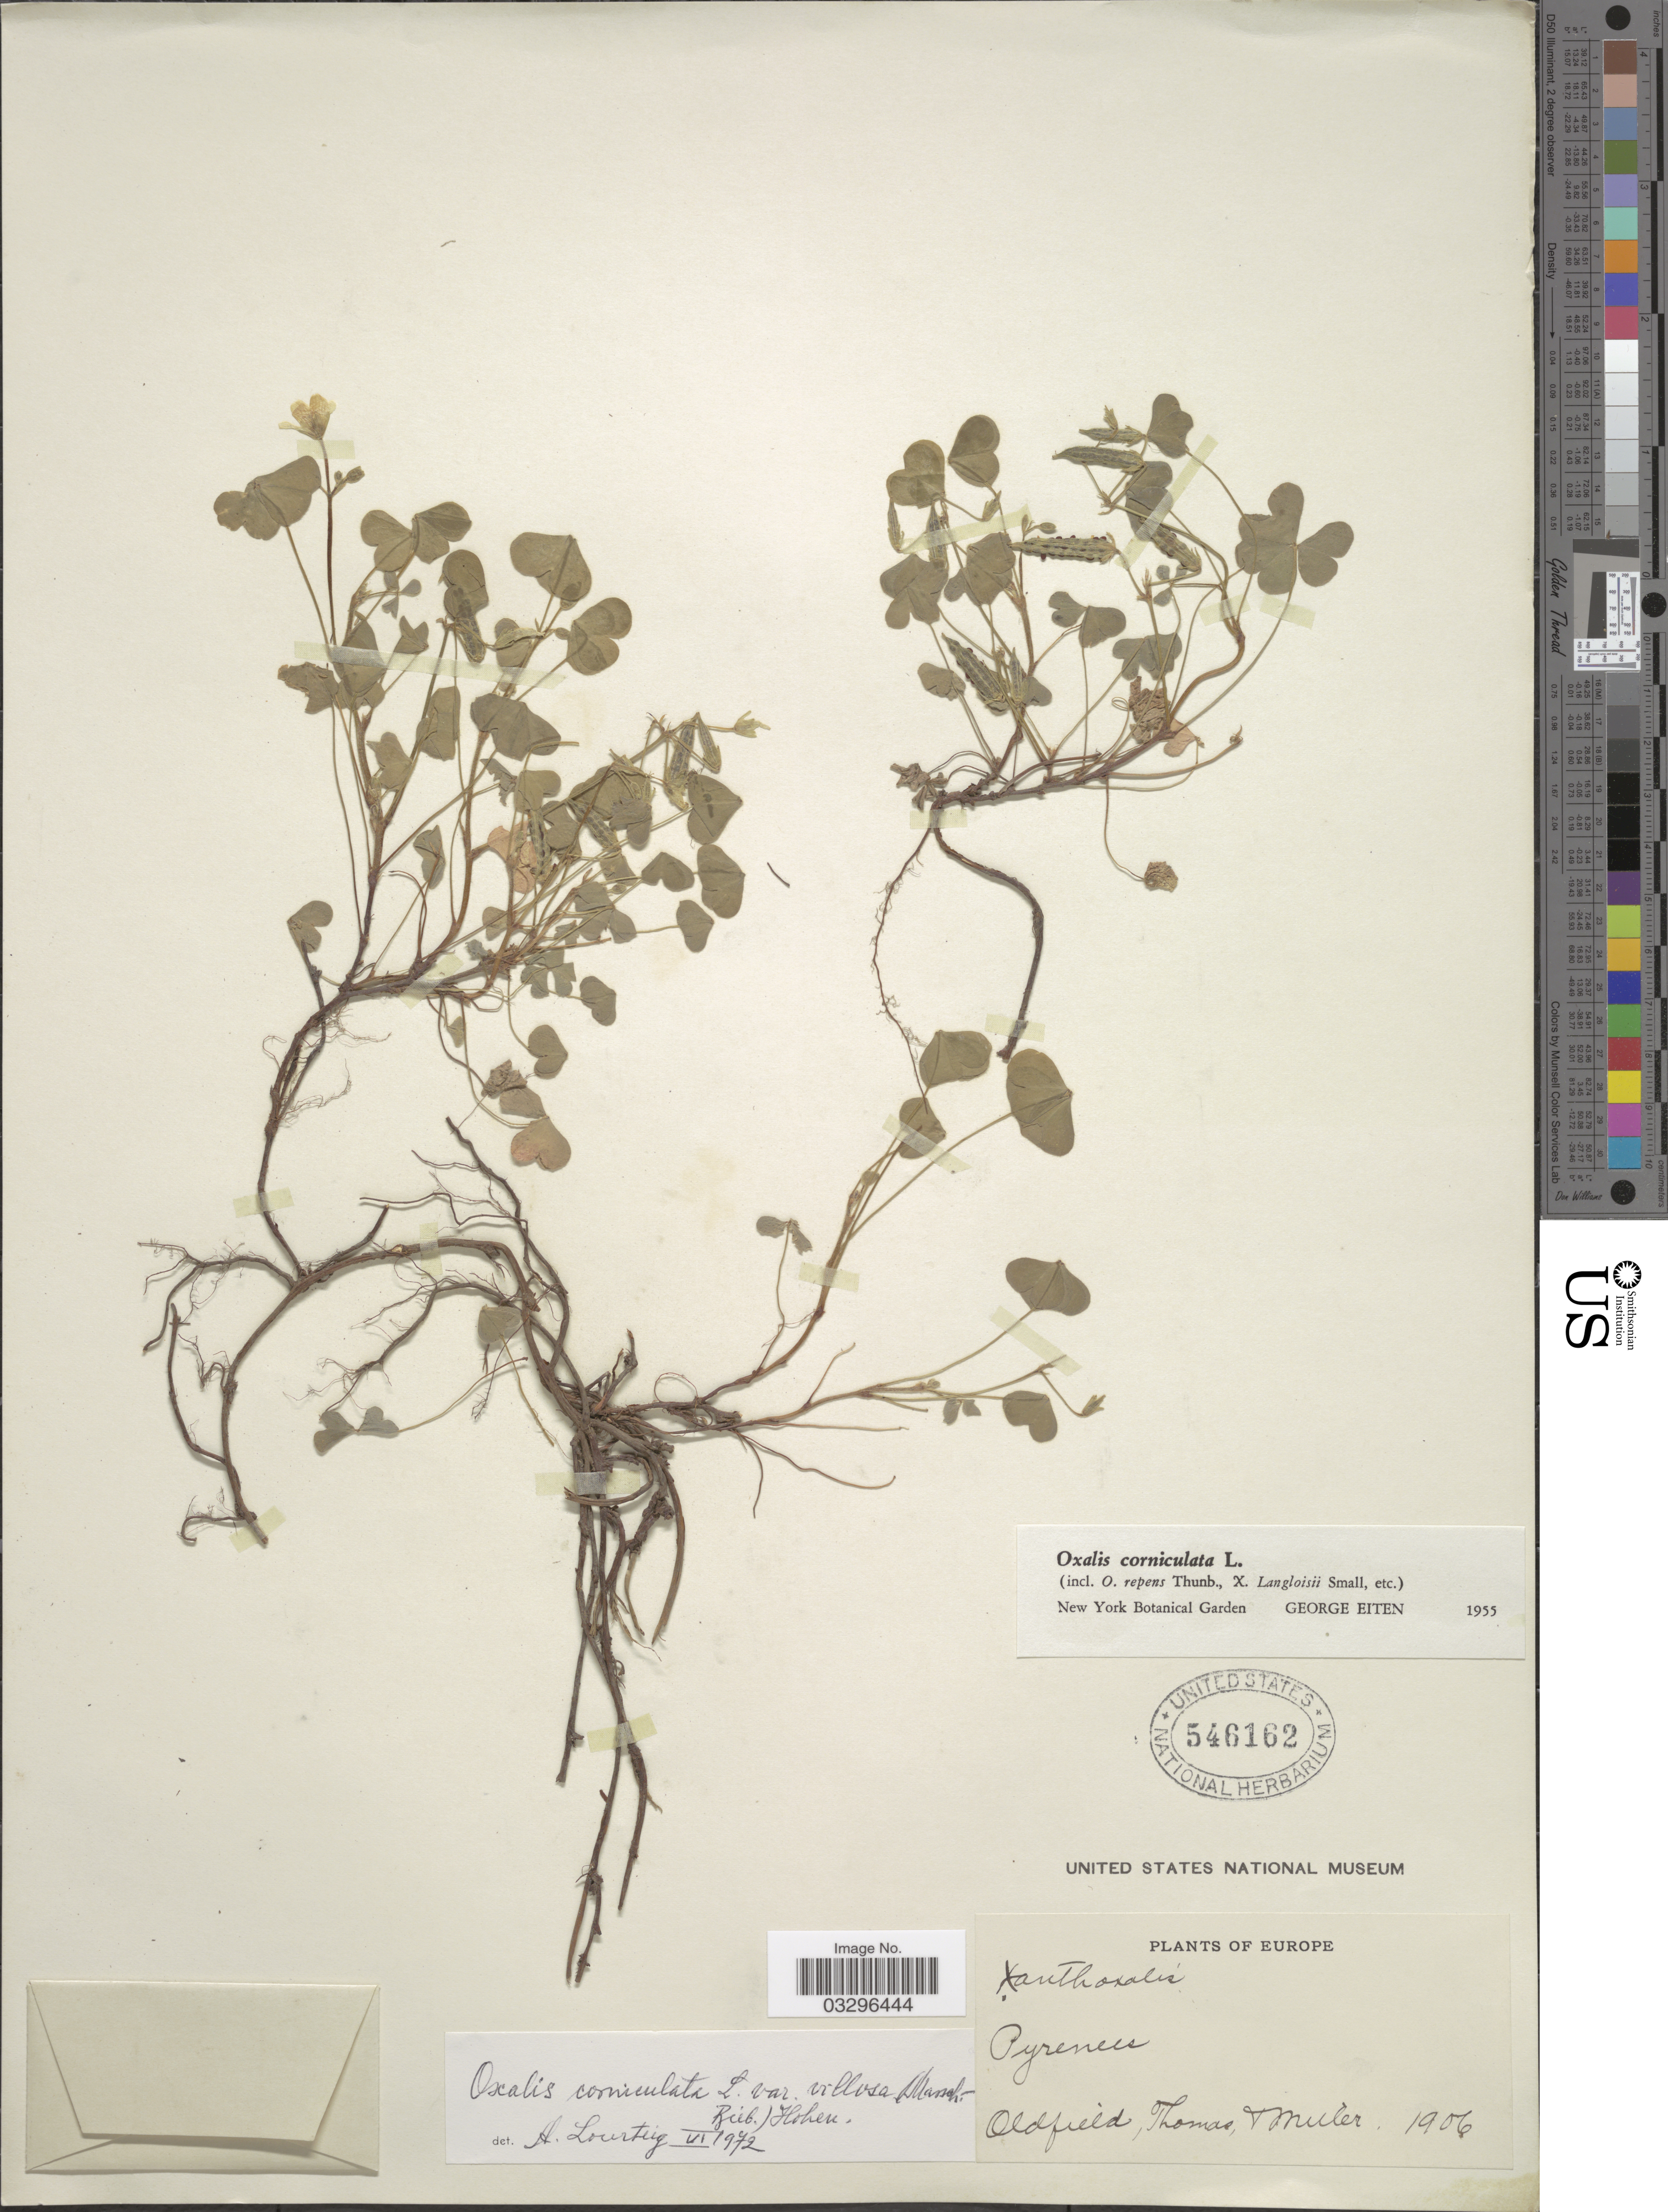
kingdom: Plantae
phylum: Tracheophyta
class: Magnoliopsida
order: Oxalidales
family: Oxalidaceae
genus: Oxalis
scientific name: Oxalis corniculata var. villosa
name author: (M. Bieb.) Hohen.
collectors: Oldfield, -- Thomas & Miller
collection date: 1906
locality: Europe. Pyrenees.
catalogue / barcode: US 546162